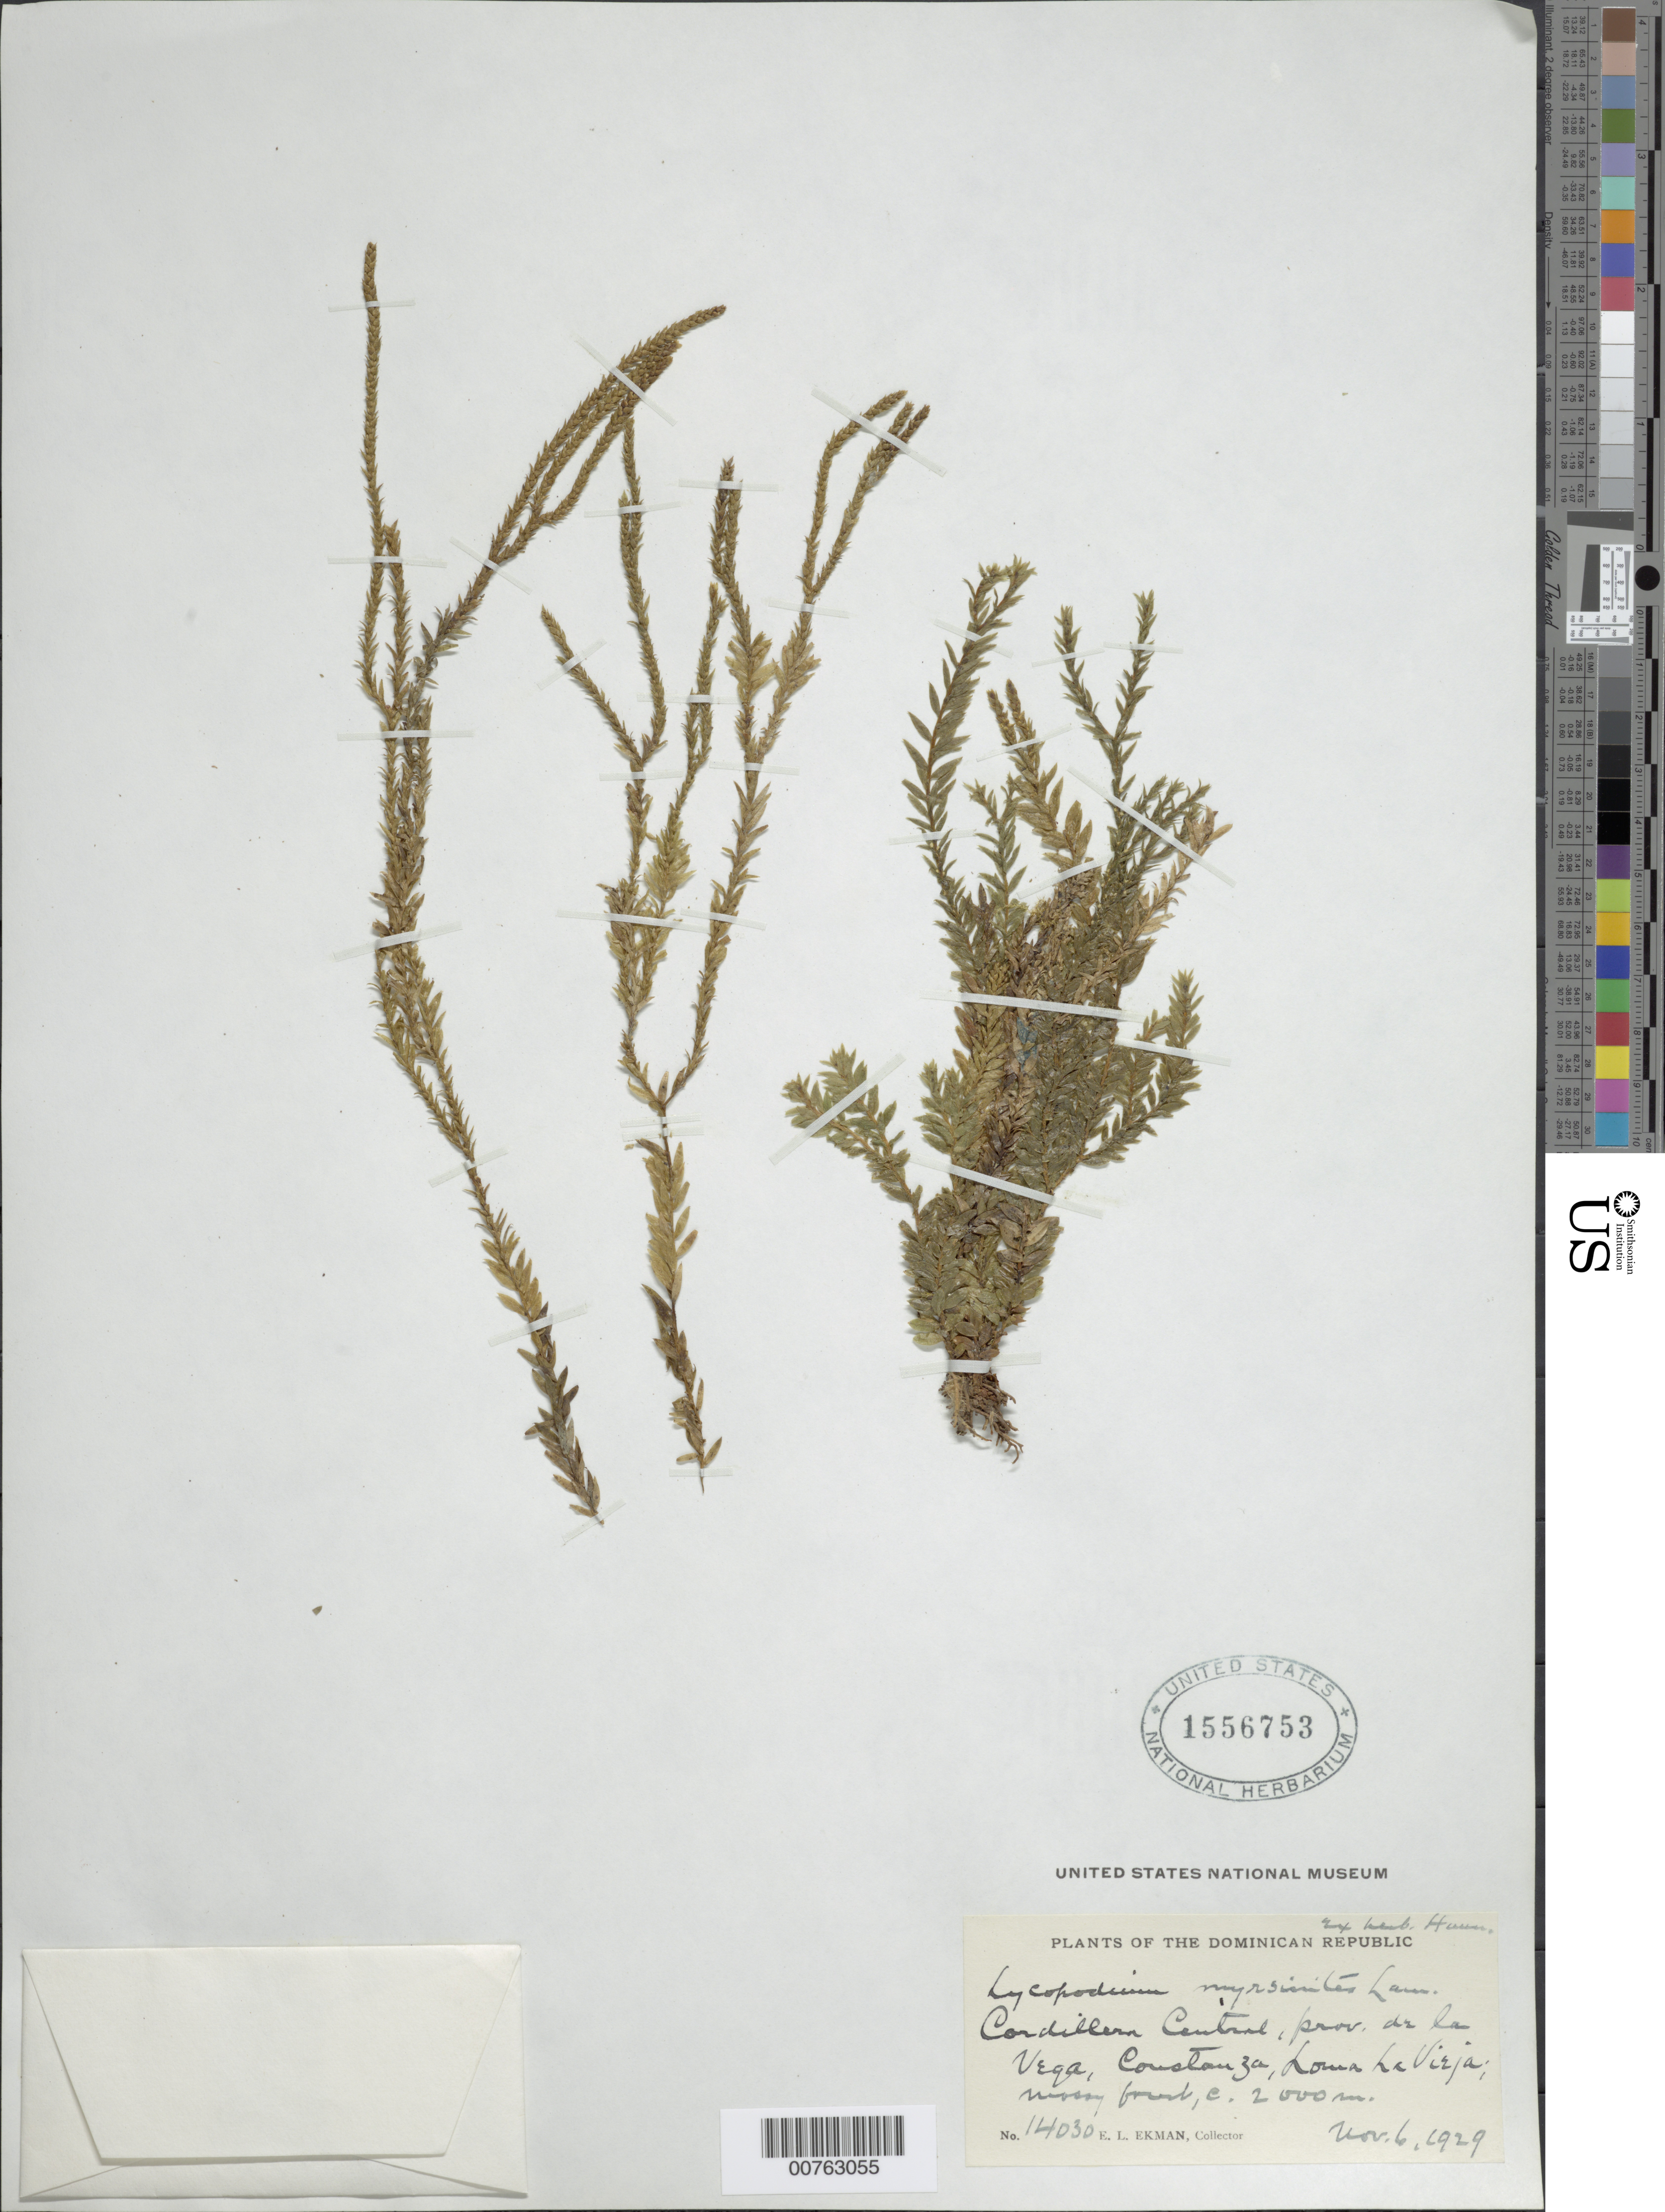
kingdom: Plantae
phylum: Tracheophyta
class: Lycopodiopsida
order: Lycopodiales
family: Lycopodiaceae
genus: Phlegmariurus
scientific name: Phlegmariurus myrsinites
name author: (Lam.) B. Øllg.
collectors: E. L. Ekman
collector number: H 14030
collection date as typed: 06 Nov 1929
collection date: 1929-11-06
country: Dominican Republic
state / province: La Vega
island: Hispaniola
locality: Cordillera Central, Provincia de La Vega, Constanza, Loma La Vieja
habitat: Mossy Bank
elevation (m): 2000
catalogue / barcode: US 1556753